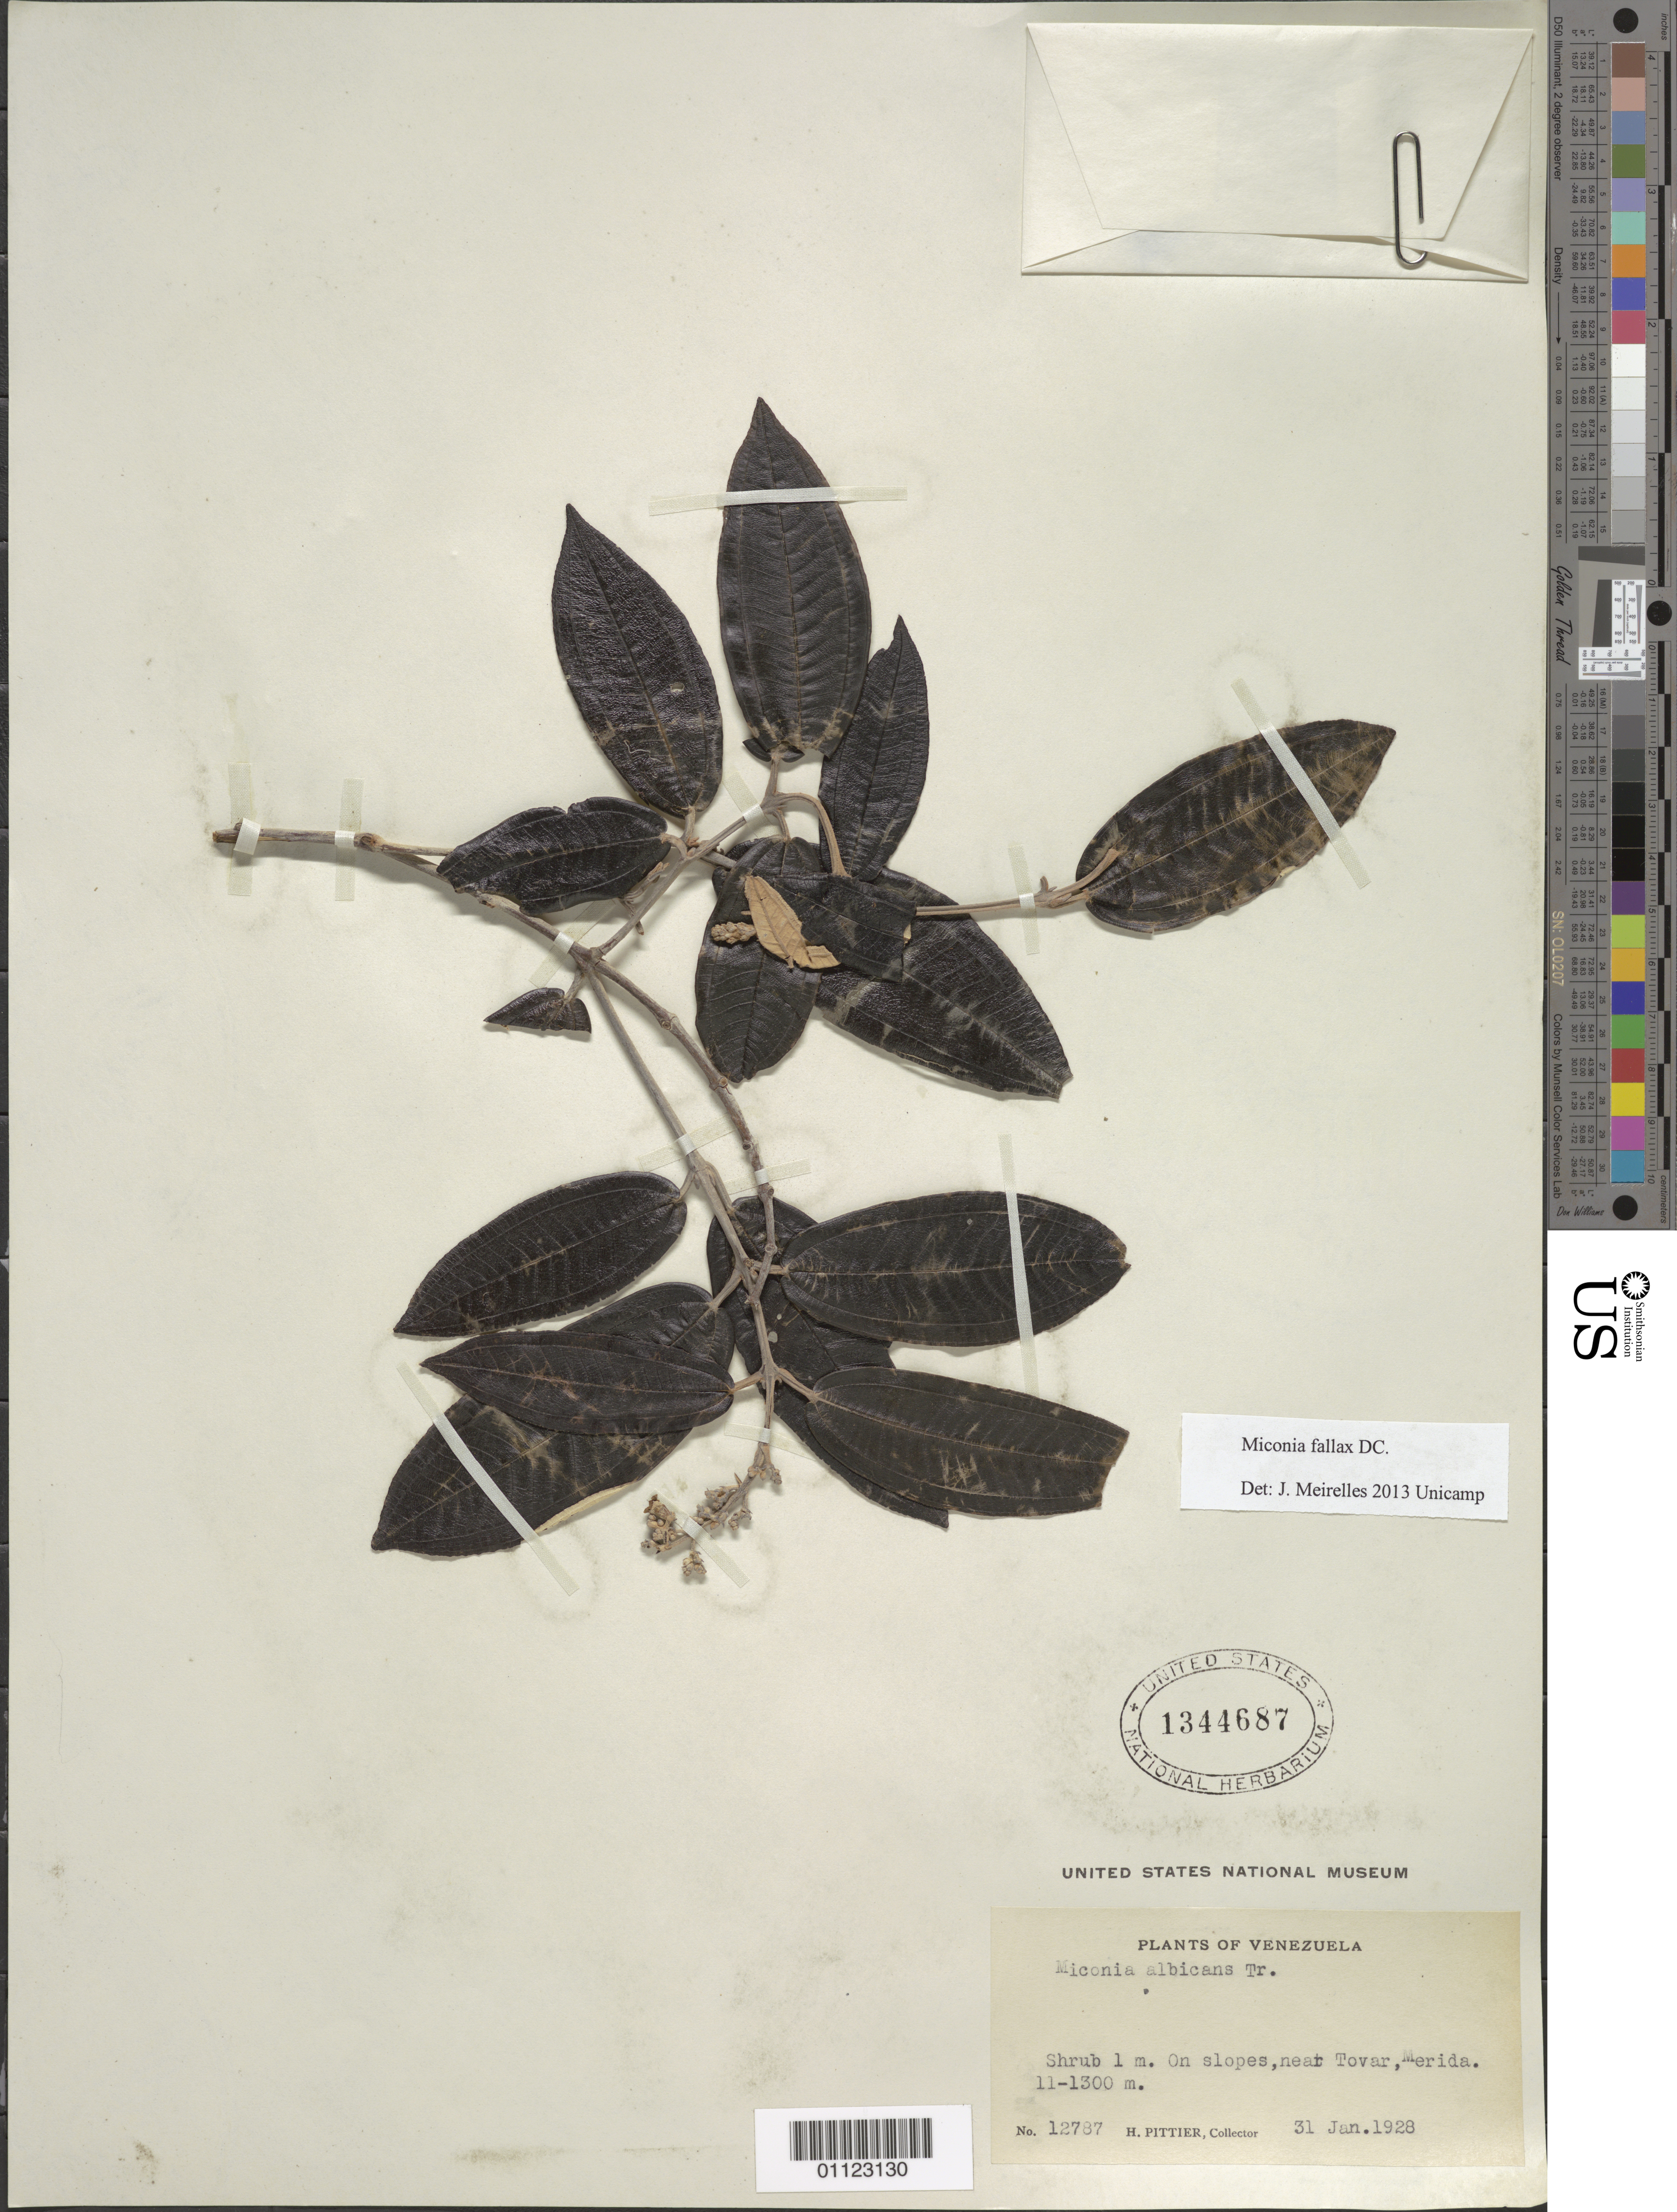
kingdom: Plantae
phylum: Tracheophyta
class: Magnoliopsida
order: Myrtales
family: Melastomataceae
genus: Miconia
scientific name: Miconia fallax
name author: DC.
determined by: Meirelles, J.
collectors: H. F. Pittier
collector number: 12787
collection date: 1928-01-31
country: Venezuela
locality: Near Tovar, Merida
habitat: On slopes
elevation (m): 1100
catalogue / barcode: US 1344687